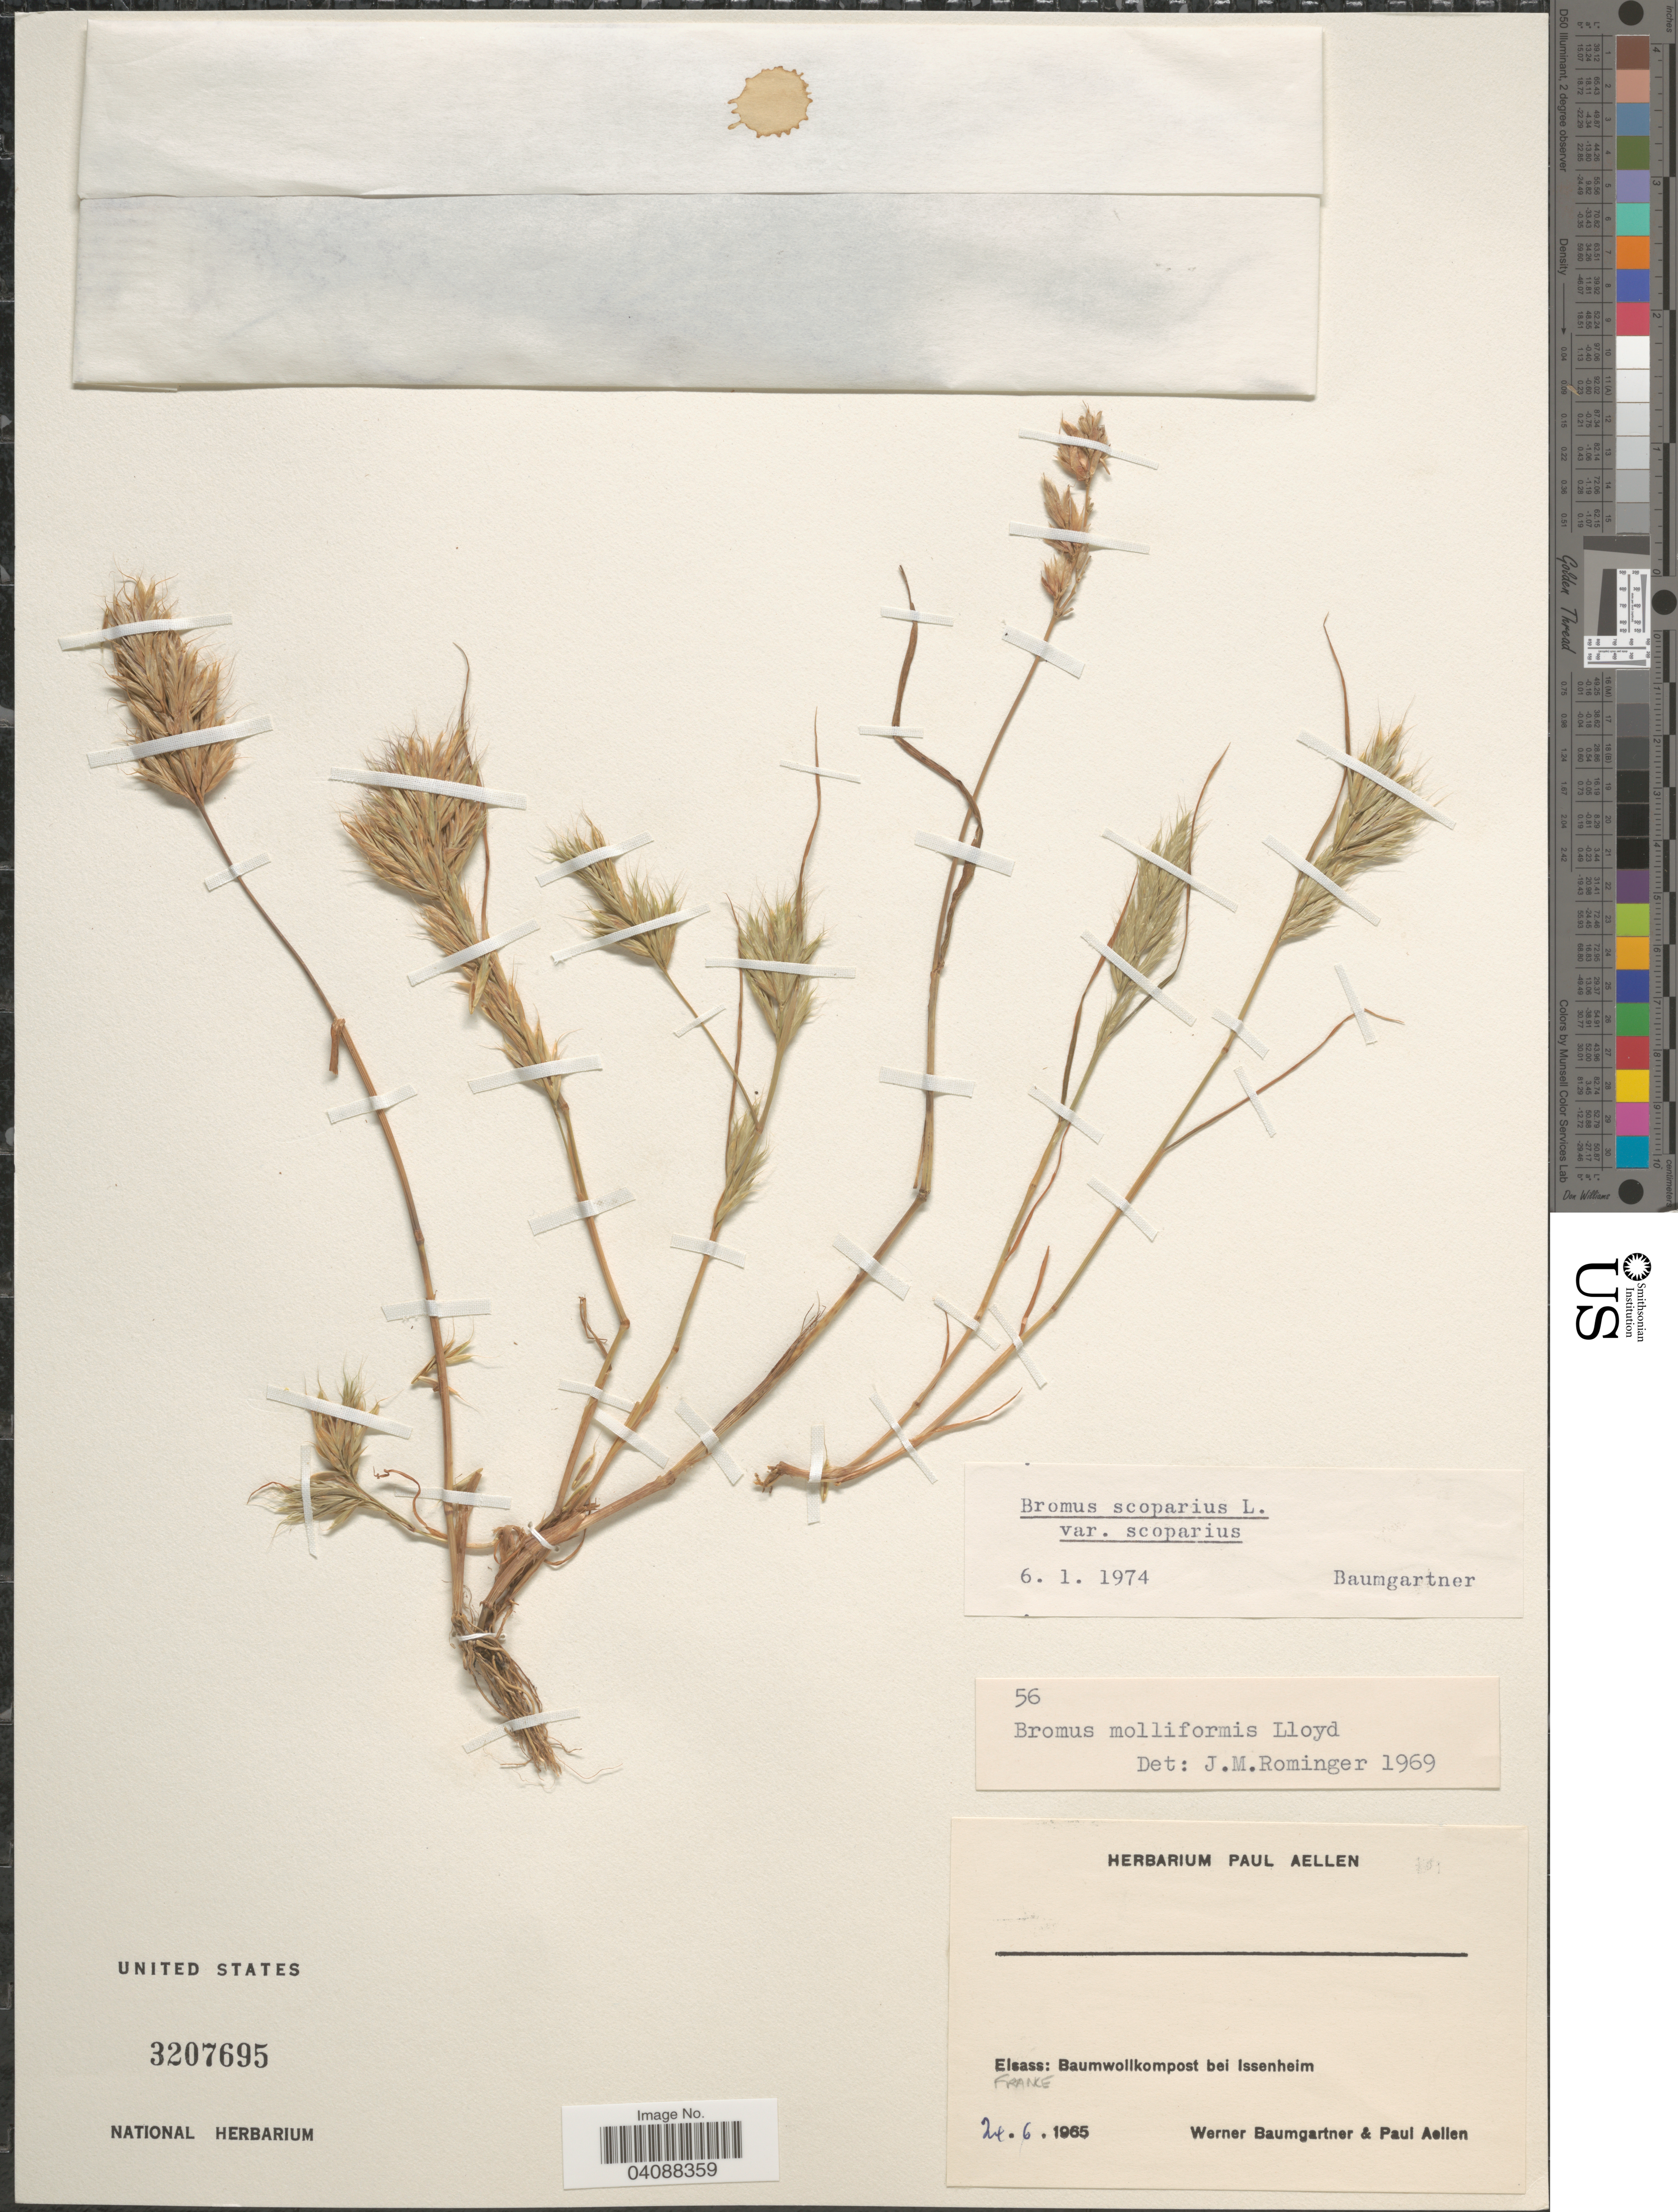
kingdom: Plantae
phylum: Tracheophyta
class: Liliopsida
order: Poales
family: Poaceae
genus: Bromus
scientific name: Bromus scoparius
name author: L.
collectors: W. Baumgartner & P. Aellen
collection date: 1965-06-24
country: France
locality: Elsass: Baumwollkompost bei Issenheim.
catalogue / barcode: US 3207695